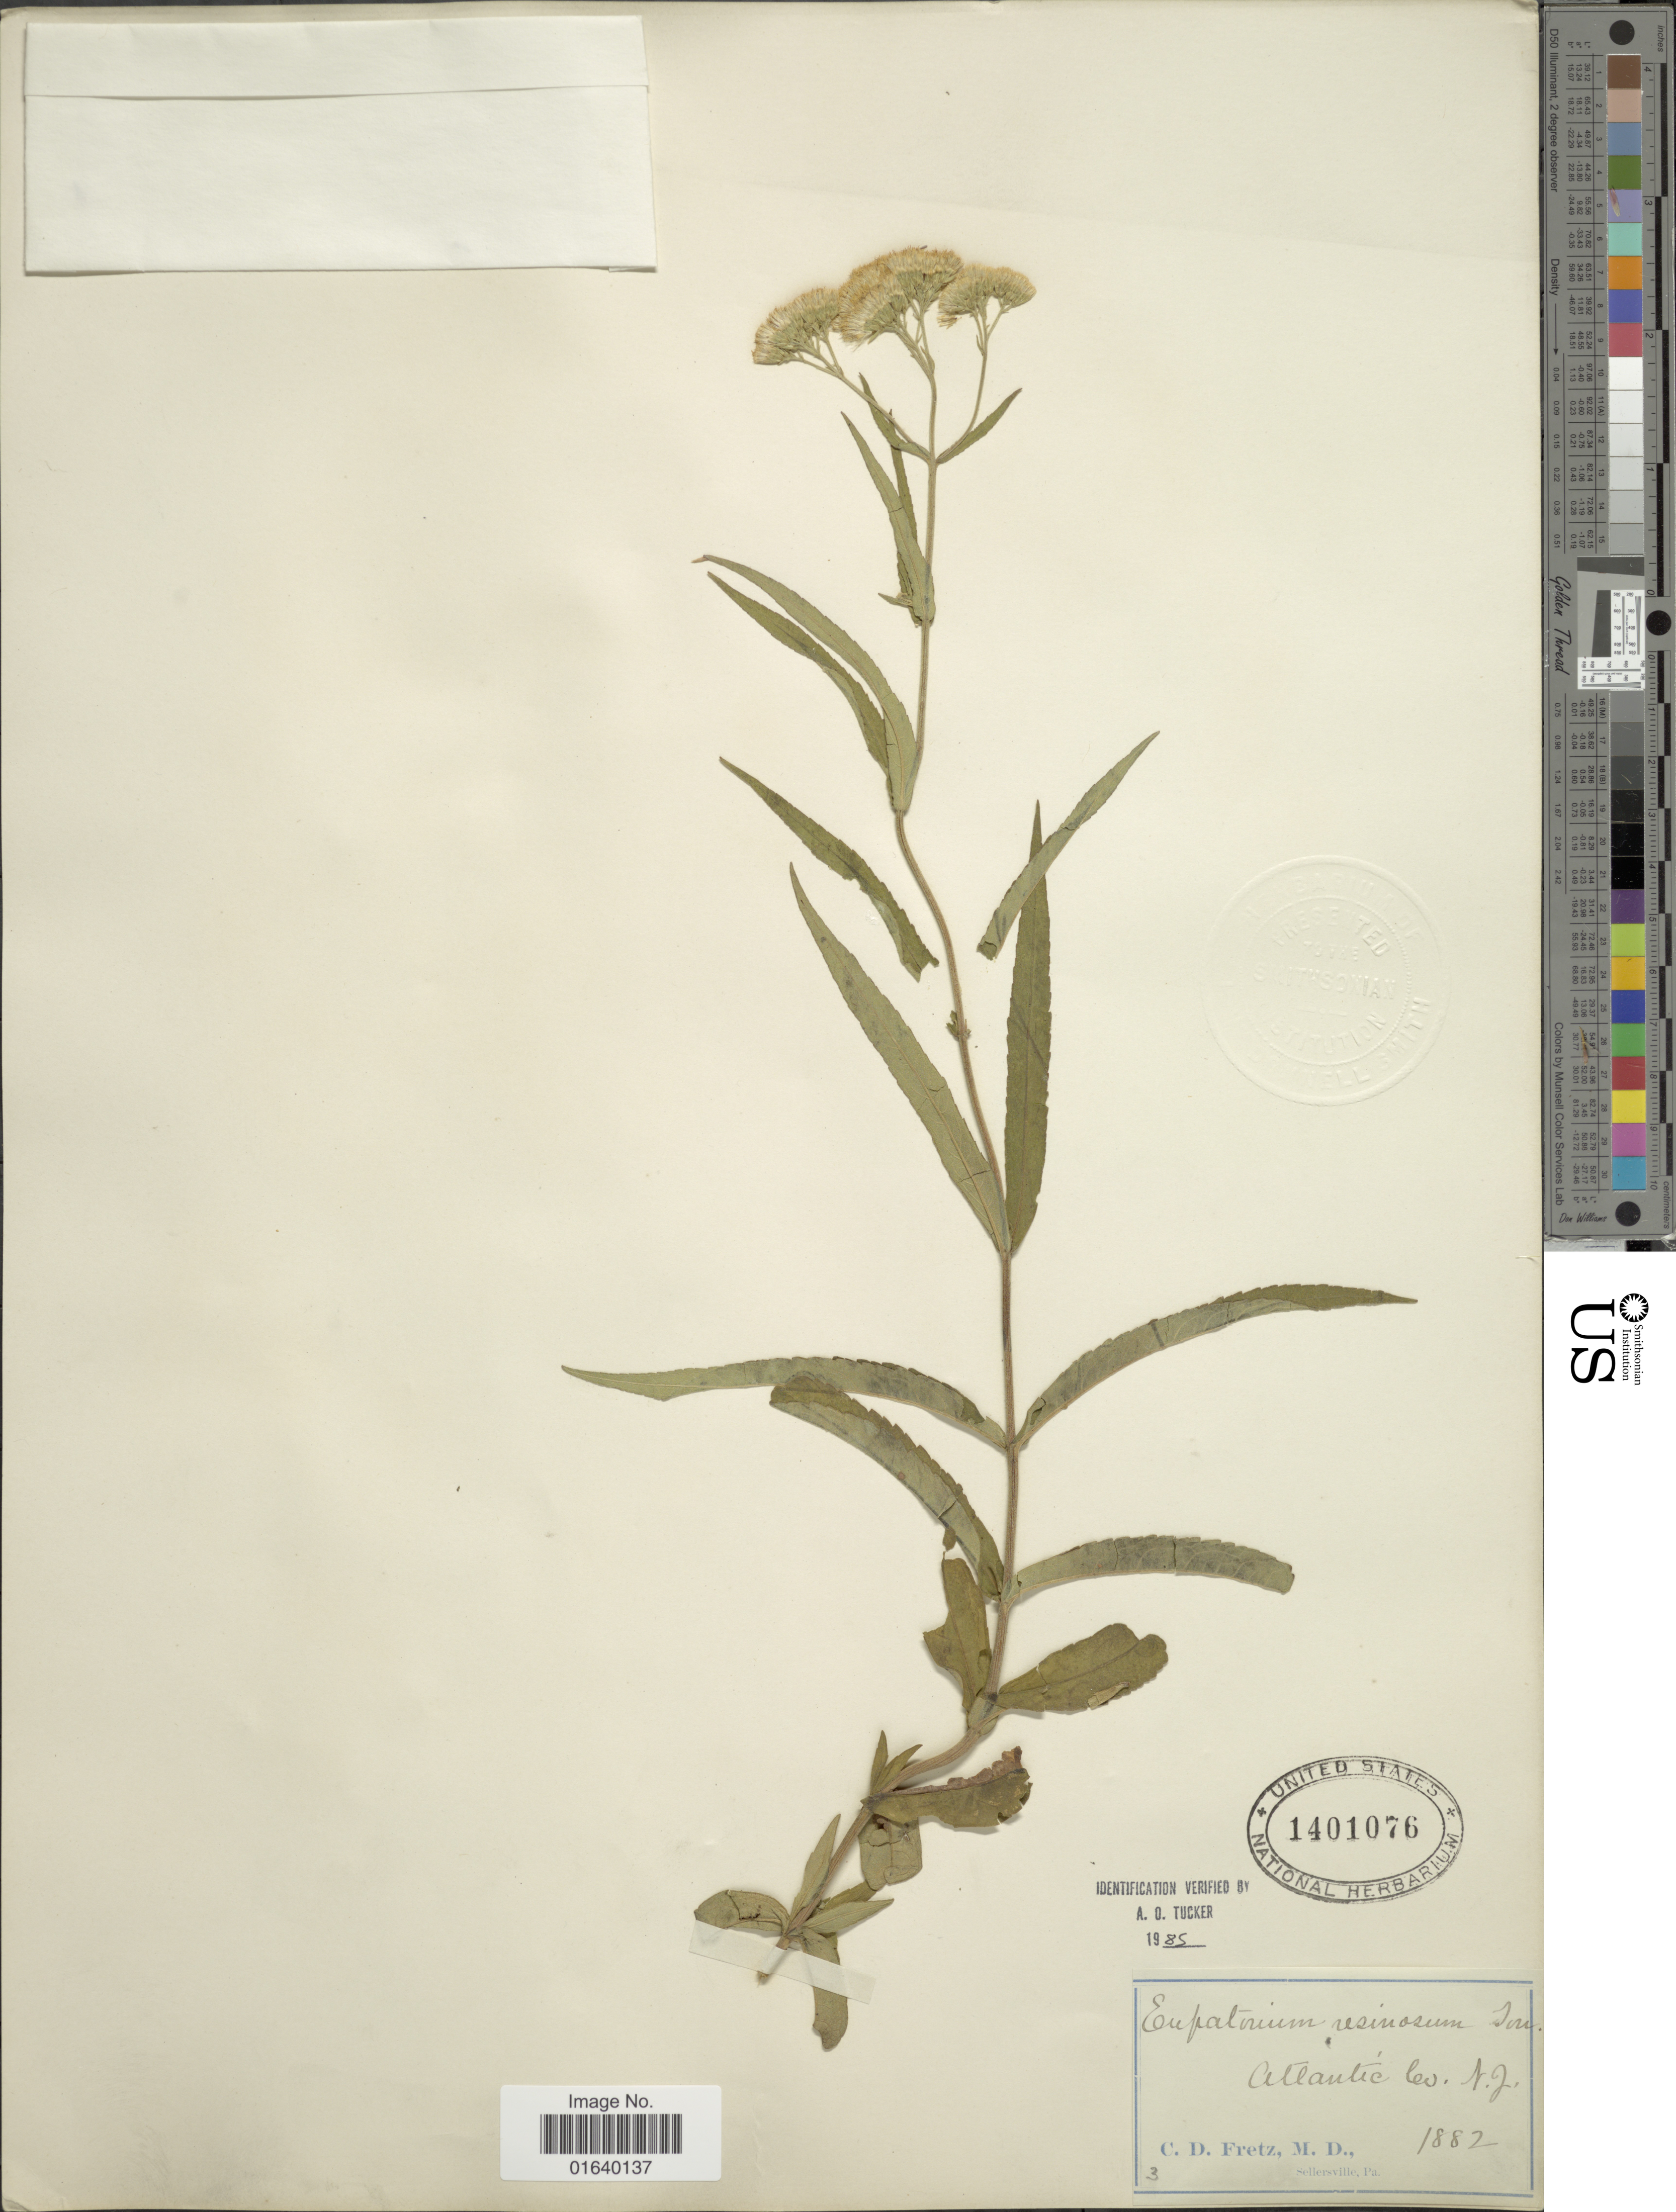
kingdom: Plantae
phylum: Tracheophyta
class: Magnoliopsida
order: Asterales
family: Asteraceae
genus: Eupatorium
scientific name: Eupatorium resinosum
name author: Torr. ex DC.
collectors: C. D. Fretz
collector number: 3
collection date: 1882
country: United States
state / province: New Jersey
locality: Atlantic Co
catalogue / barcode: US 1401076